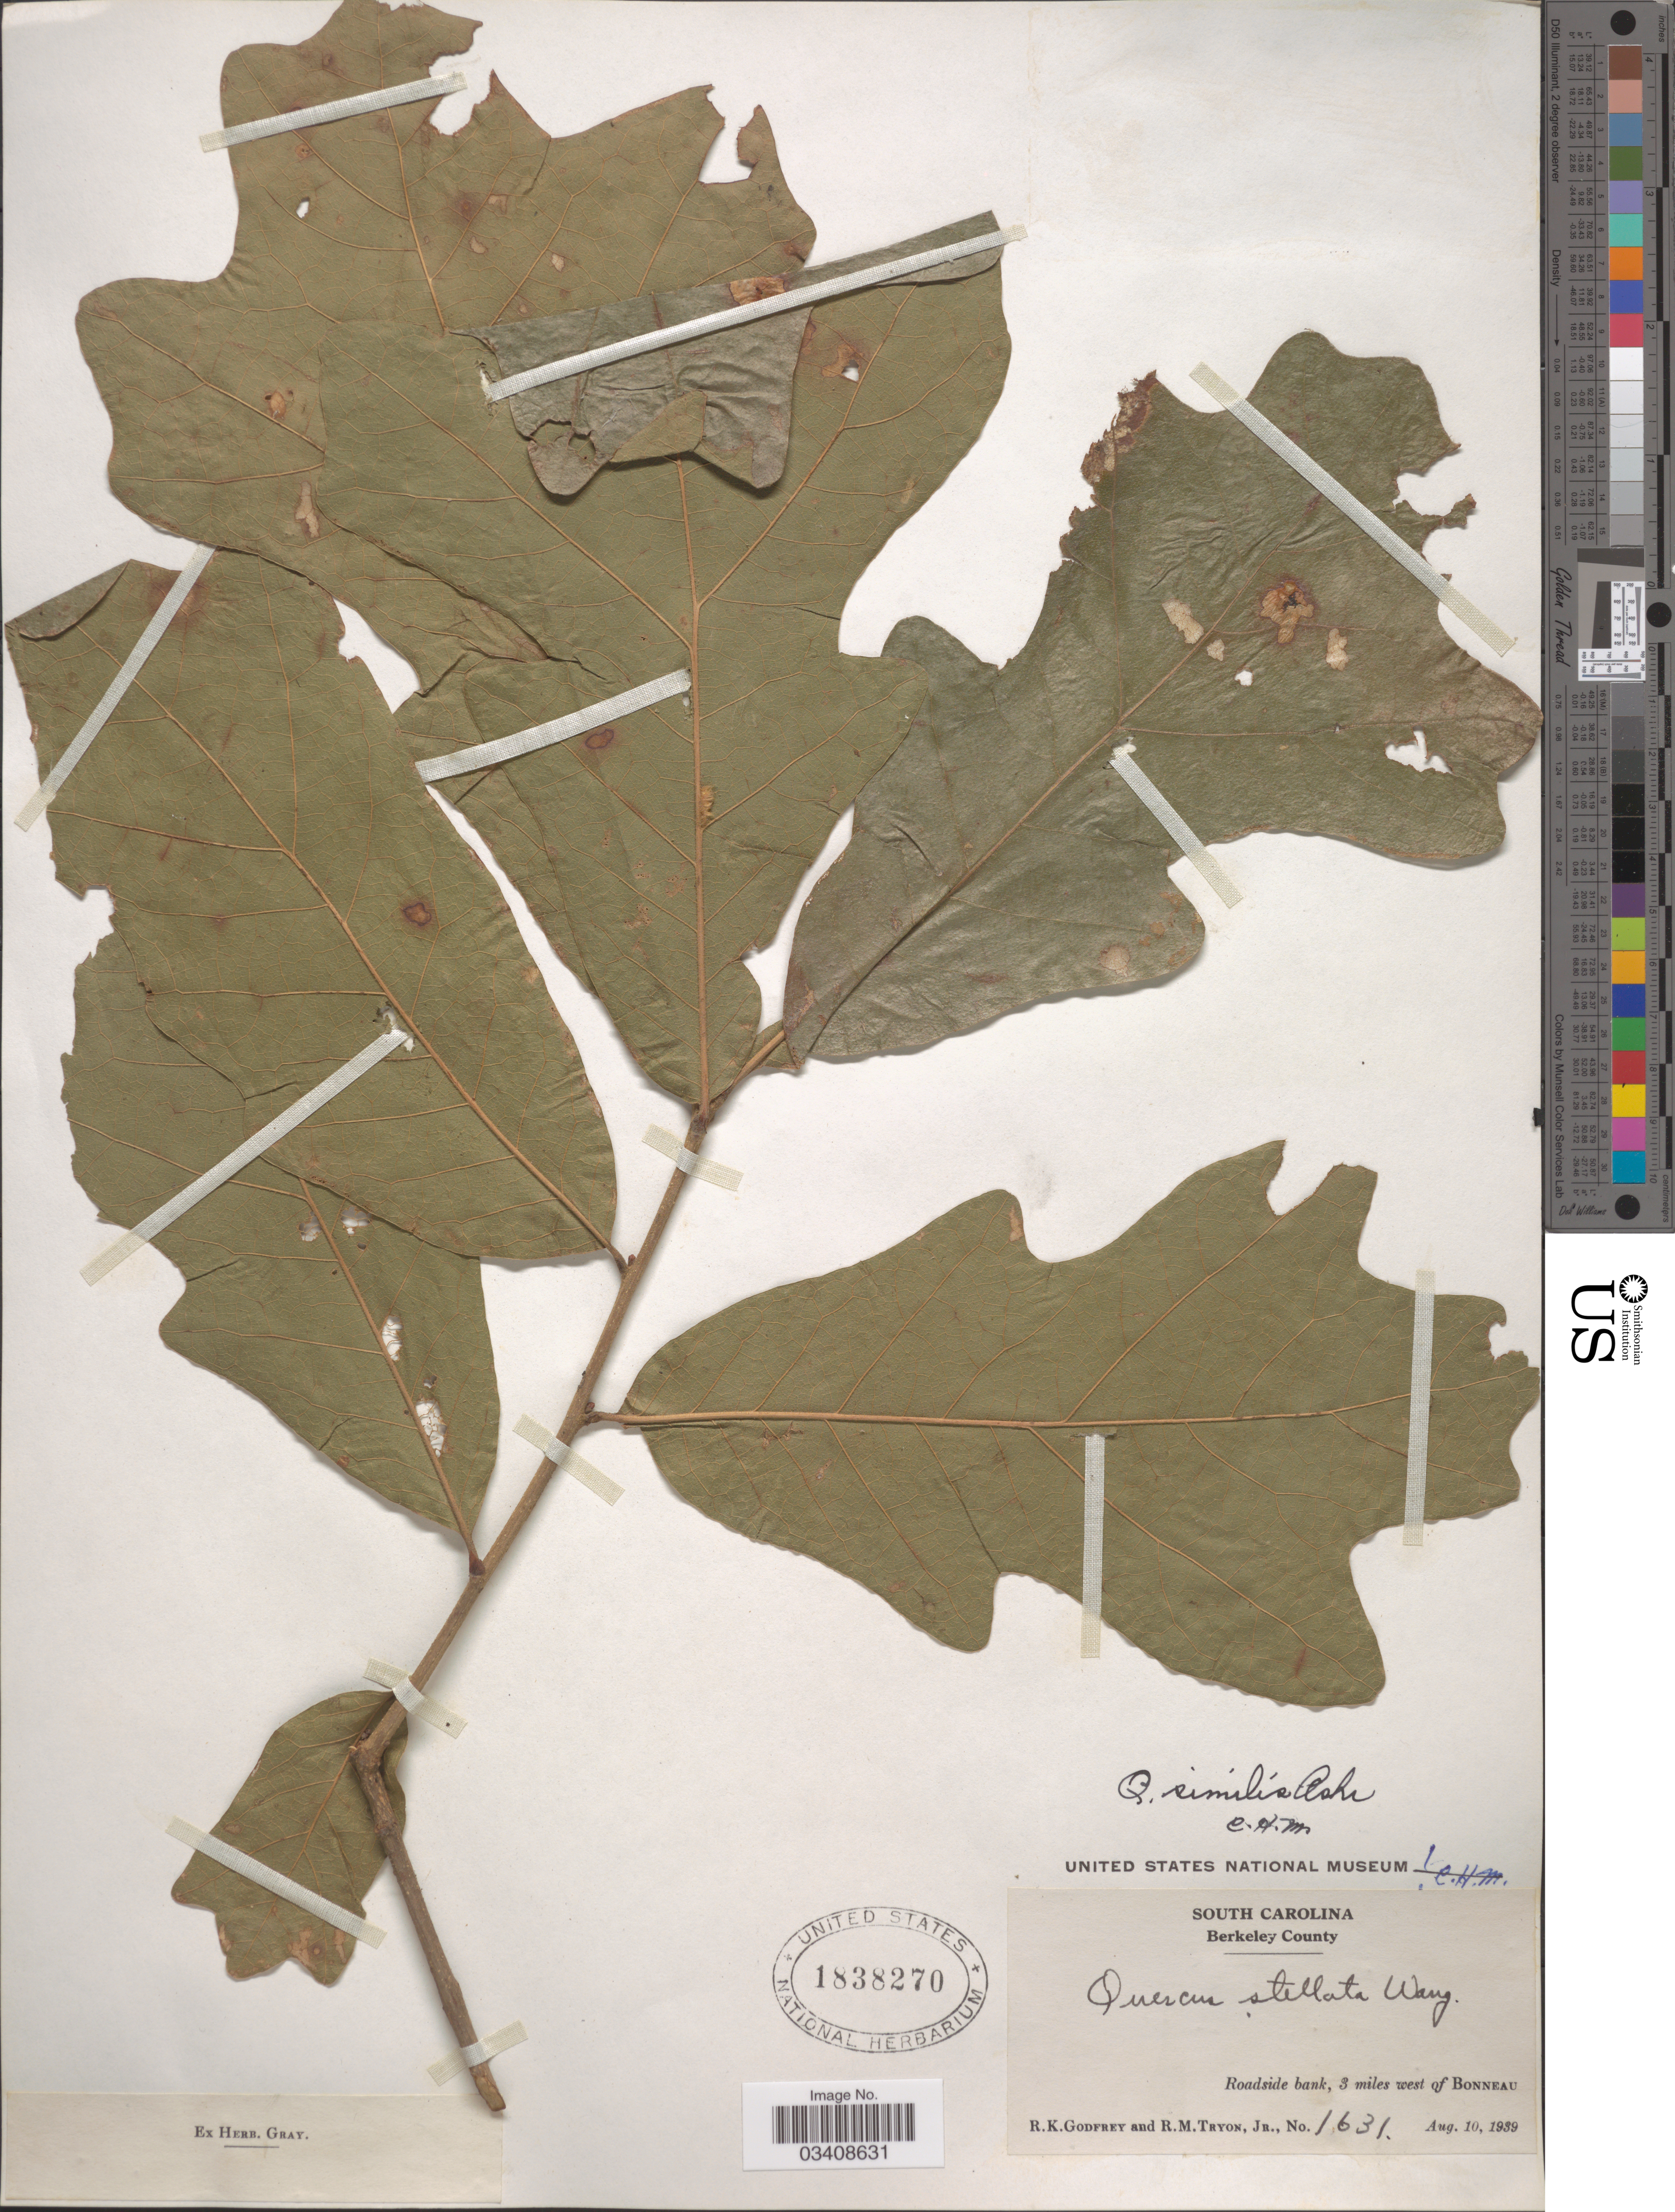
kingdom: Plantae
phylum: Tracheophyta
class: Magnoliopsida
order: Fagales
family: Fagaceae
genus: Quercus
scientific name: Quercus similis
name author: Ashe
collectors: R. K. Godfrey & R. Tryon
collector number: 1631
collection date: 1939-08-10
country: United States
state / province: South Carolina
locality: Berkeley County. 3 miles west of Bonneau.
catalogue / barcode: US 1838270